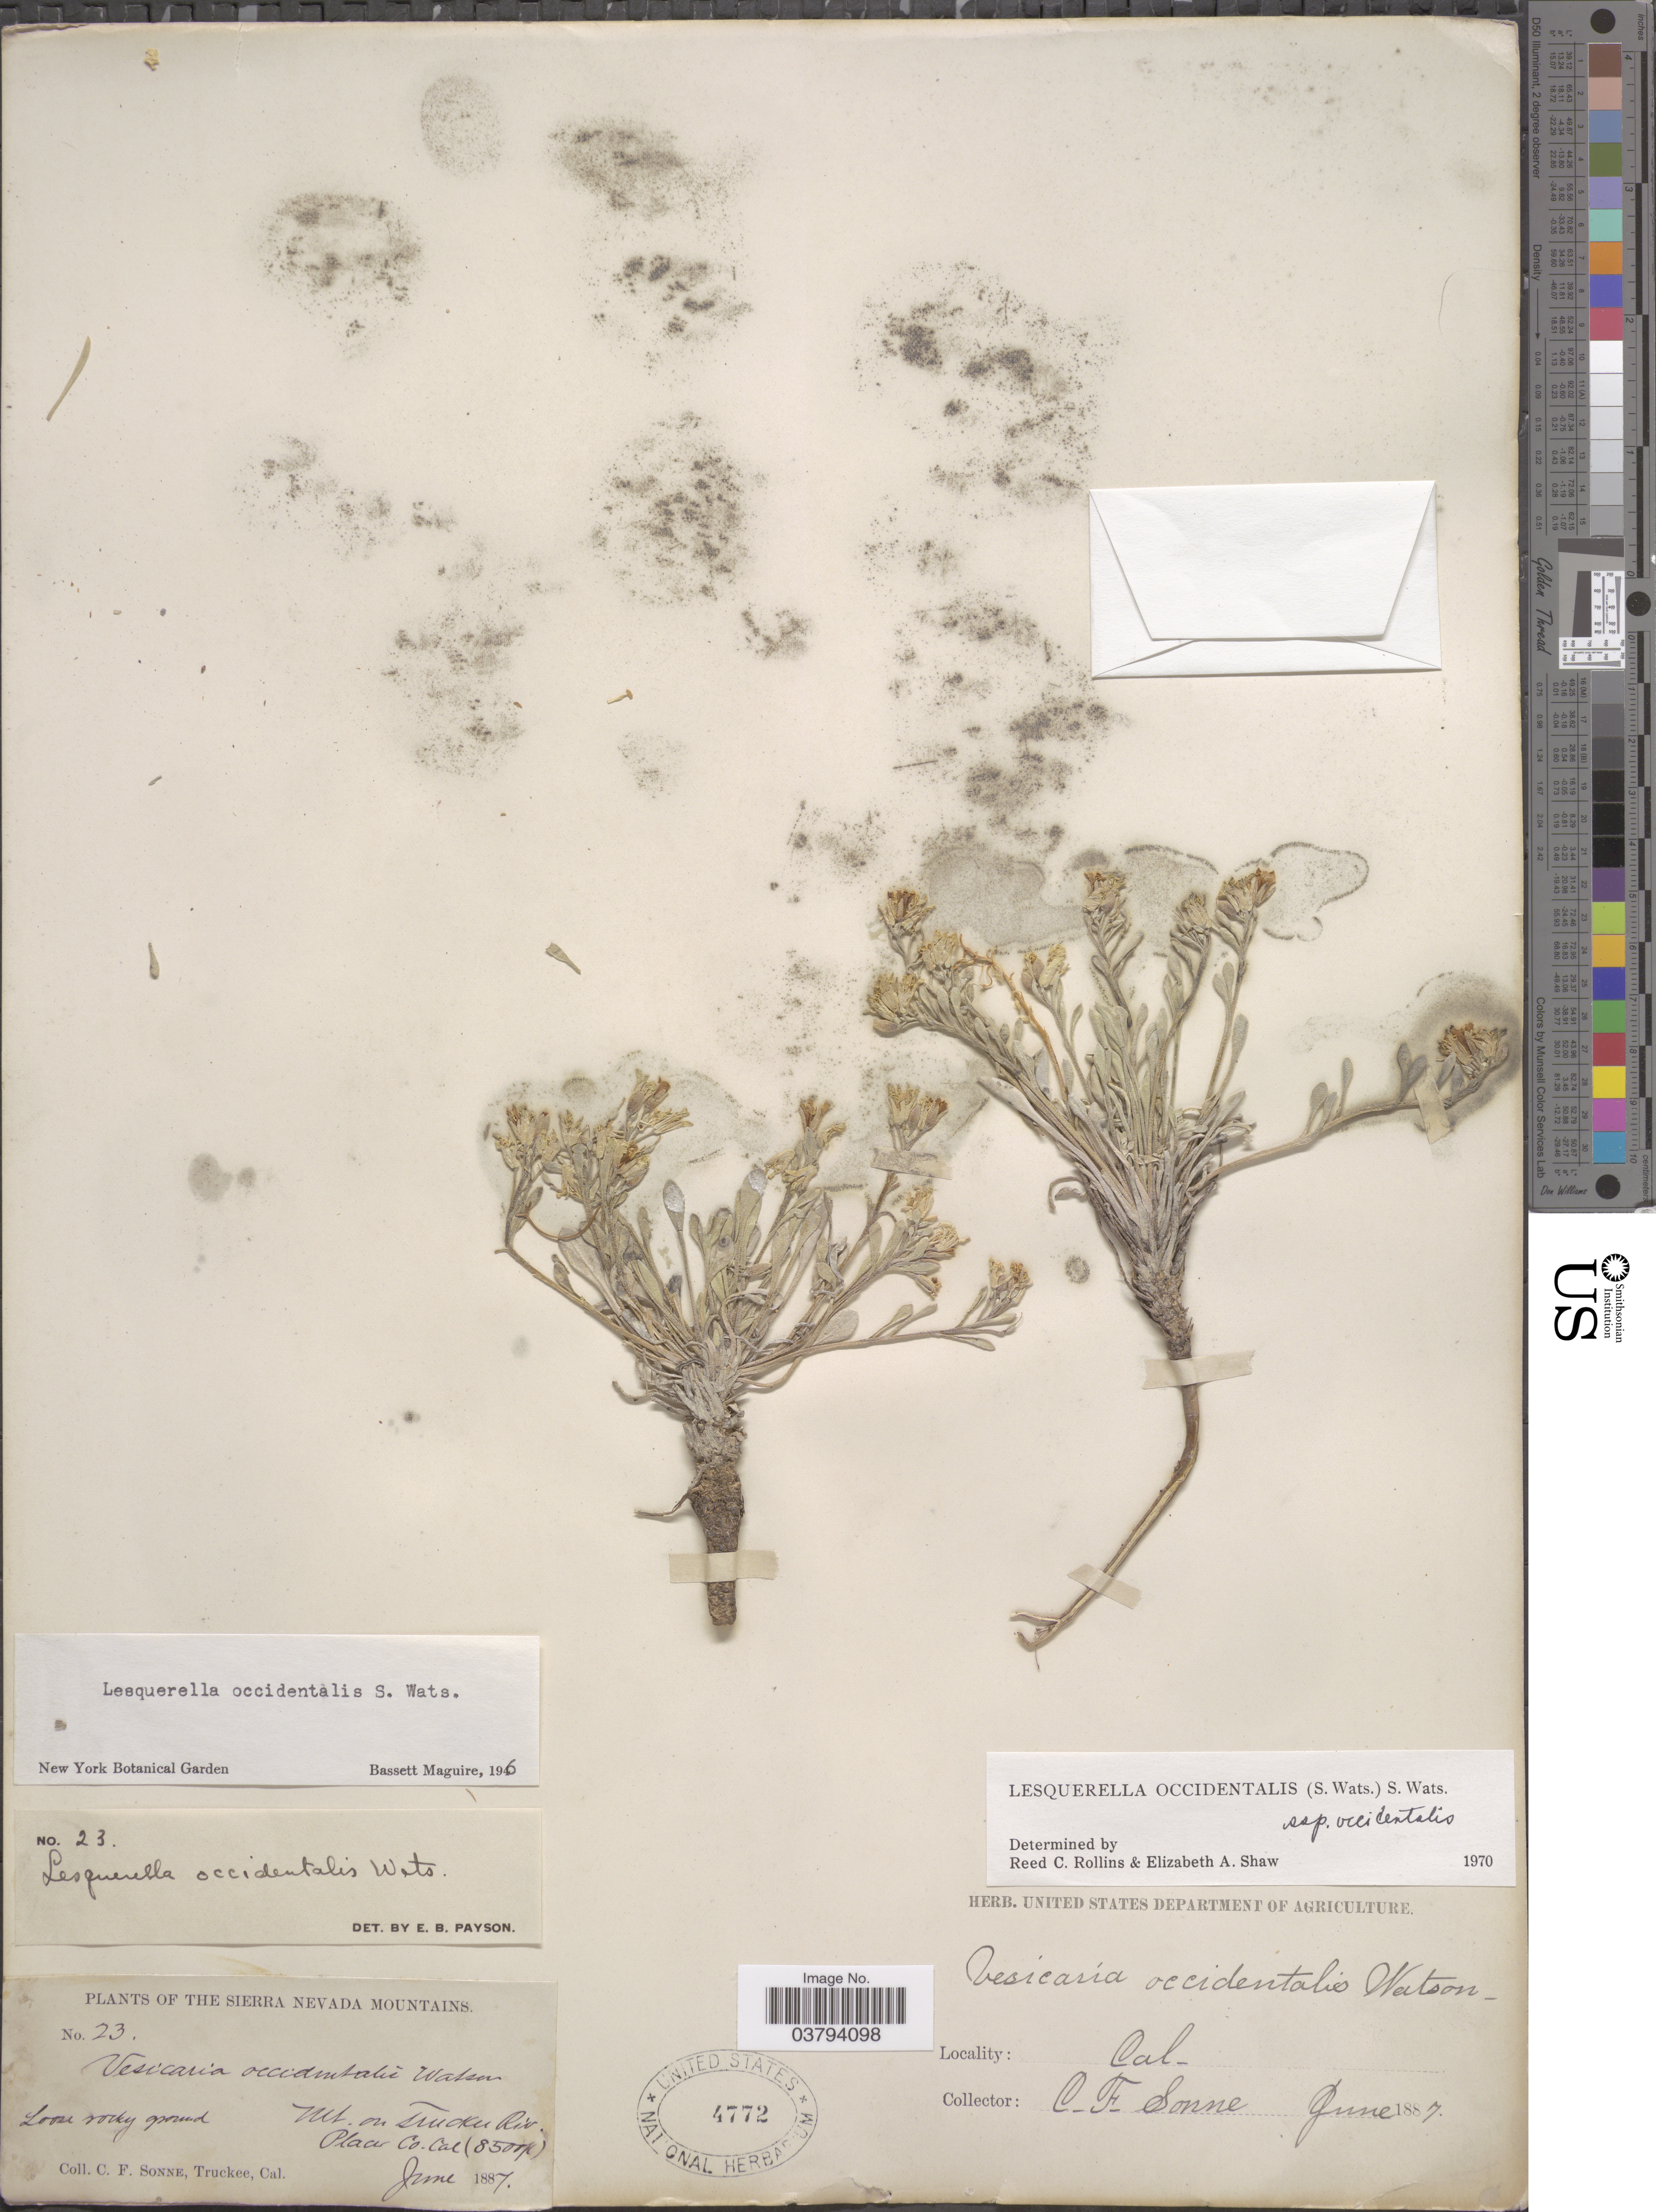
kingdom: Plantae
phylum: Tracheophyta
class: Magnoliopsida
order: Brassicales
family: Brassicaceae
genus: Lesquerella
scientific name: Lesquerella occidentalis var. occidentalis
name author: S. Watson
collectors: C. Sonne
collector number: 23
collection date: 1887-06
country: United States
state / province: California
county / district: Placer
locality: The Sierra Nevada Mountains. Mt. on Truckee Riv. Placer Co.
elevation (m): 2591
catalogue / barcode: US 4772